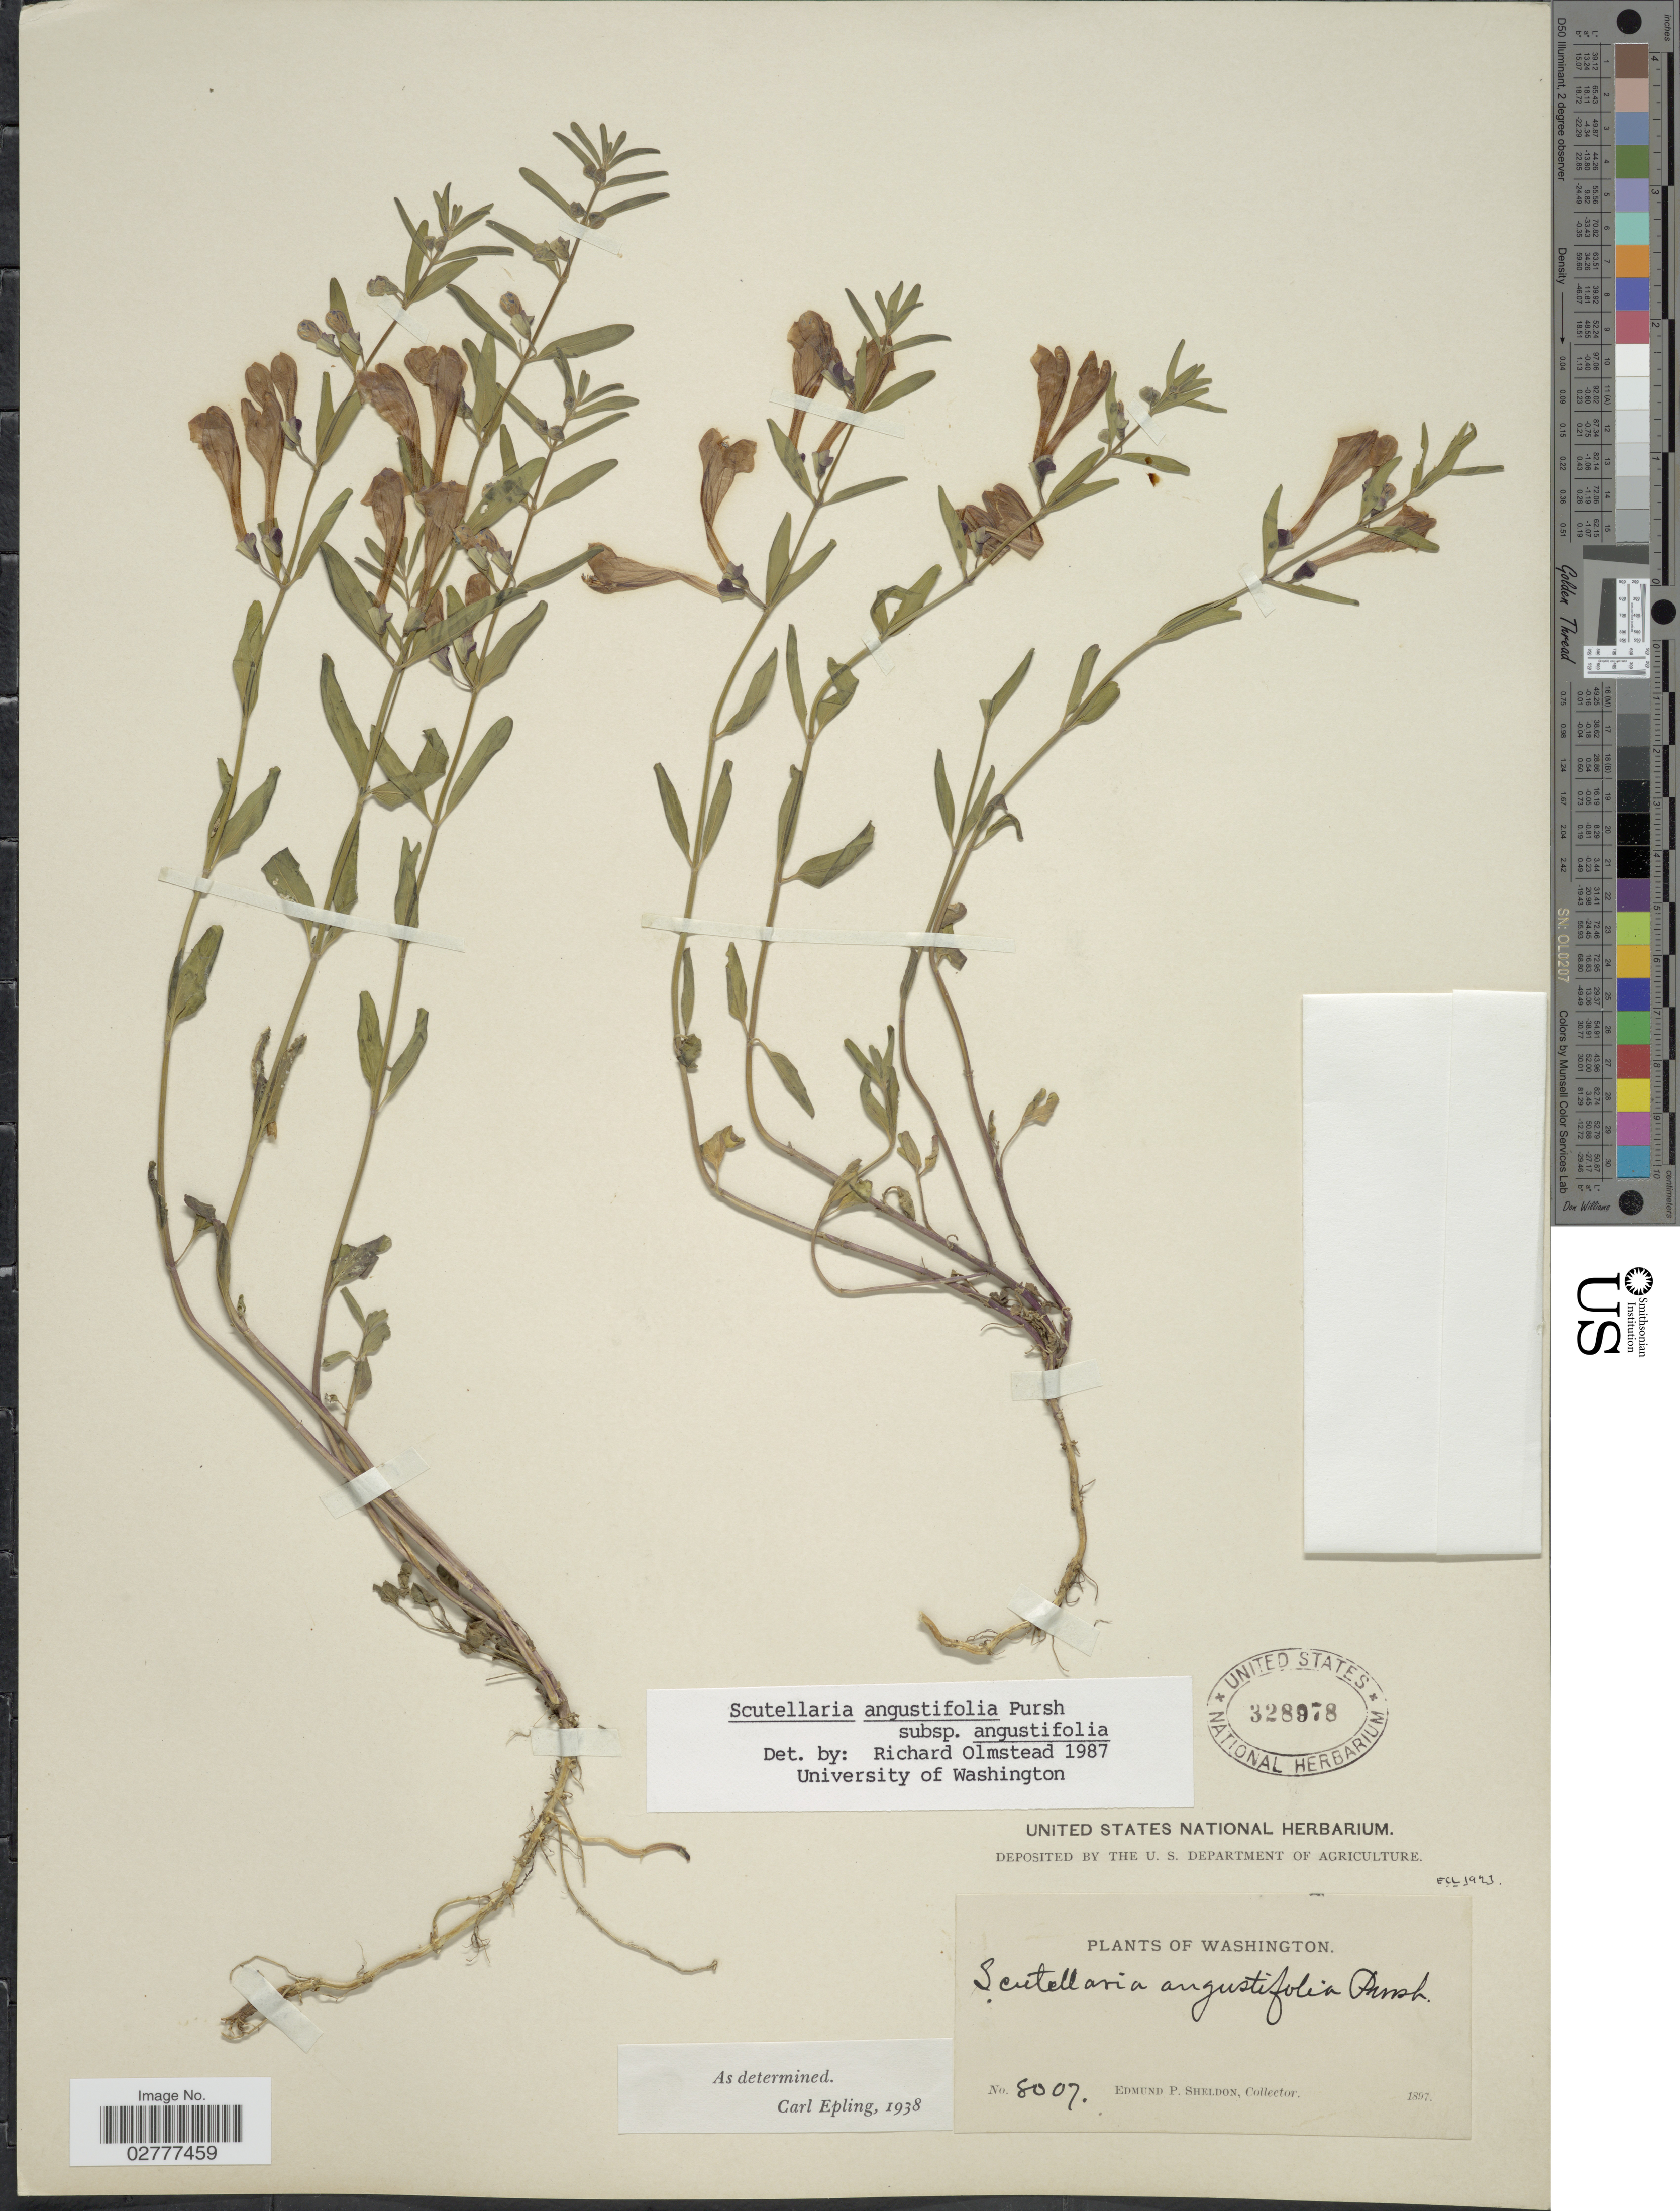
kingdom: Plantae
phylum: Tracheophyta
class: Magnoliopsida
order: Lamiales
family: Lamiaceae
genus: Scutellaria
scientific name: Scutellaria angustifolia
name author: Pursh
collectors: E. P. Sheldon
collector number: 8007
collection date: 1897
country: United States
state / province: Washington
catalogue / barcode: US 328978